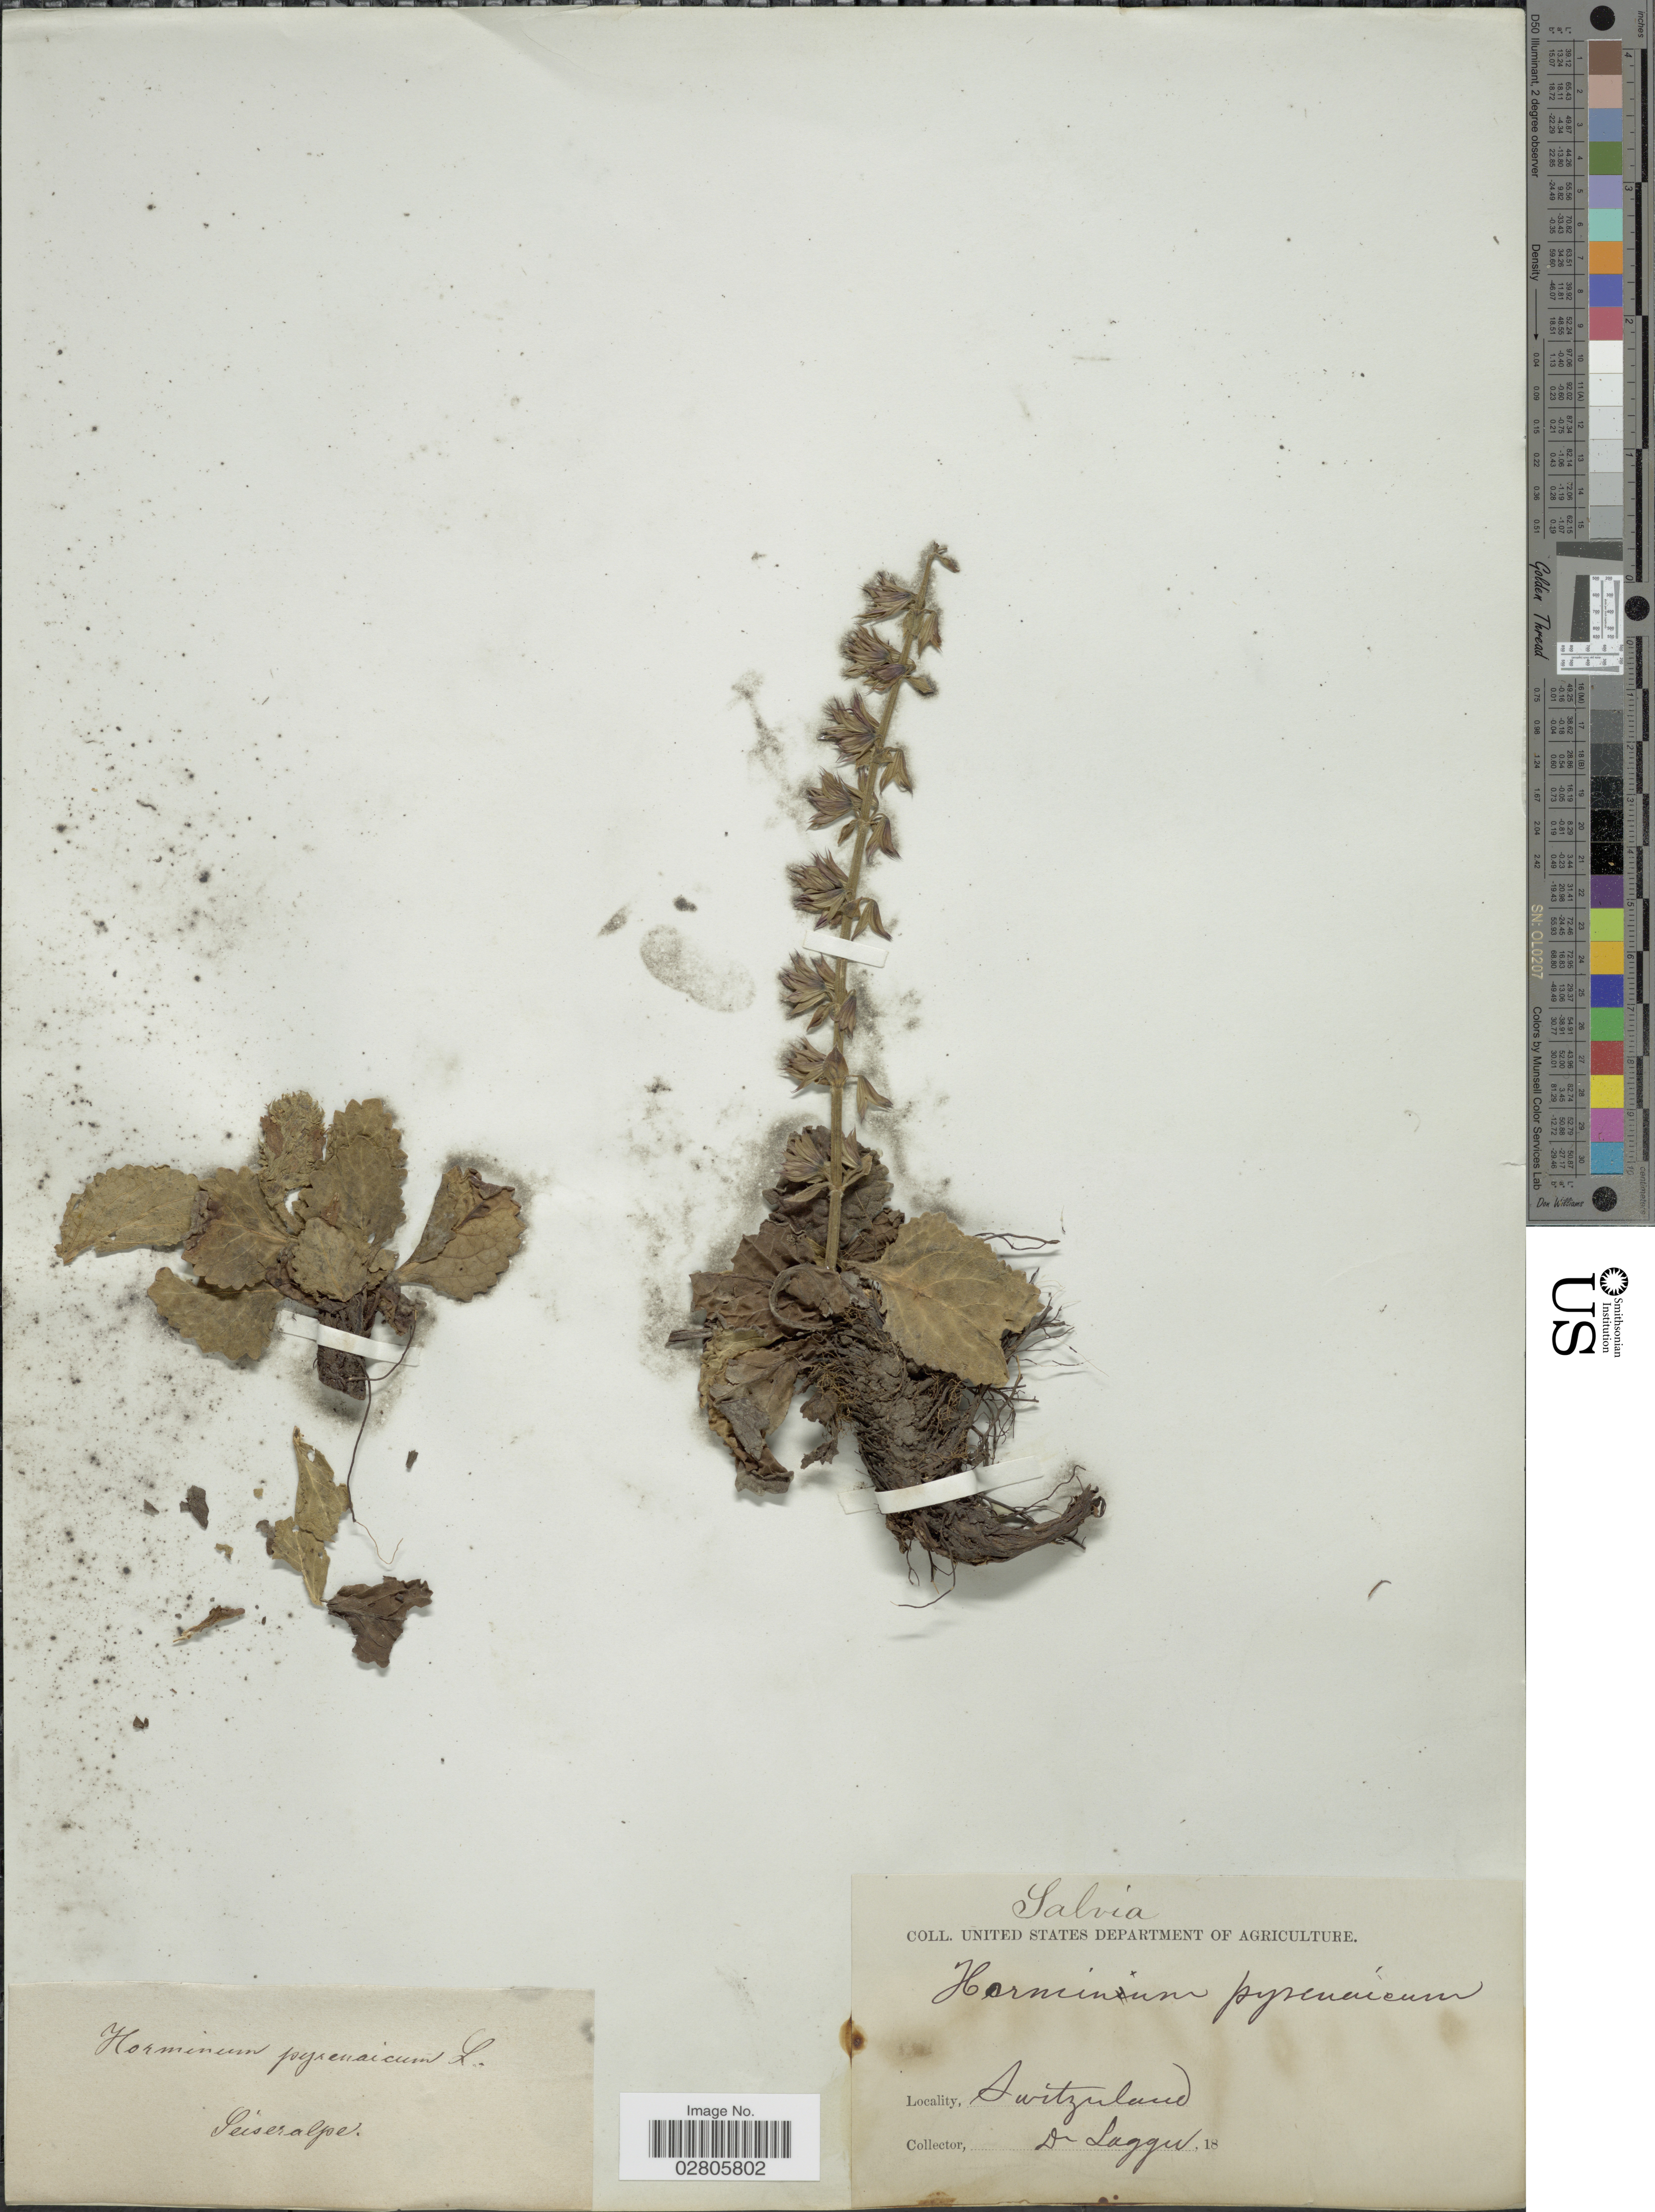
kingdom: Plantae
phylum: Tracheophyta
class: Magnoliopsida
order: Lamiales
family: Lamiaceae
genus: Salvia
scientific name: Salvia pyrenaica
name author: L.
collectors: F. J. Lagger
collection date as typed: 18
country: Switzerland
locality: Seiseralpe